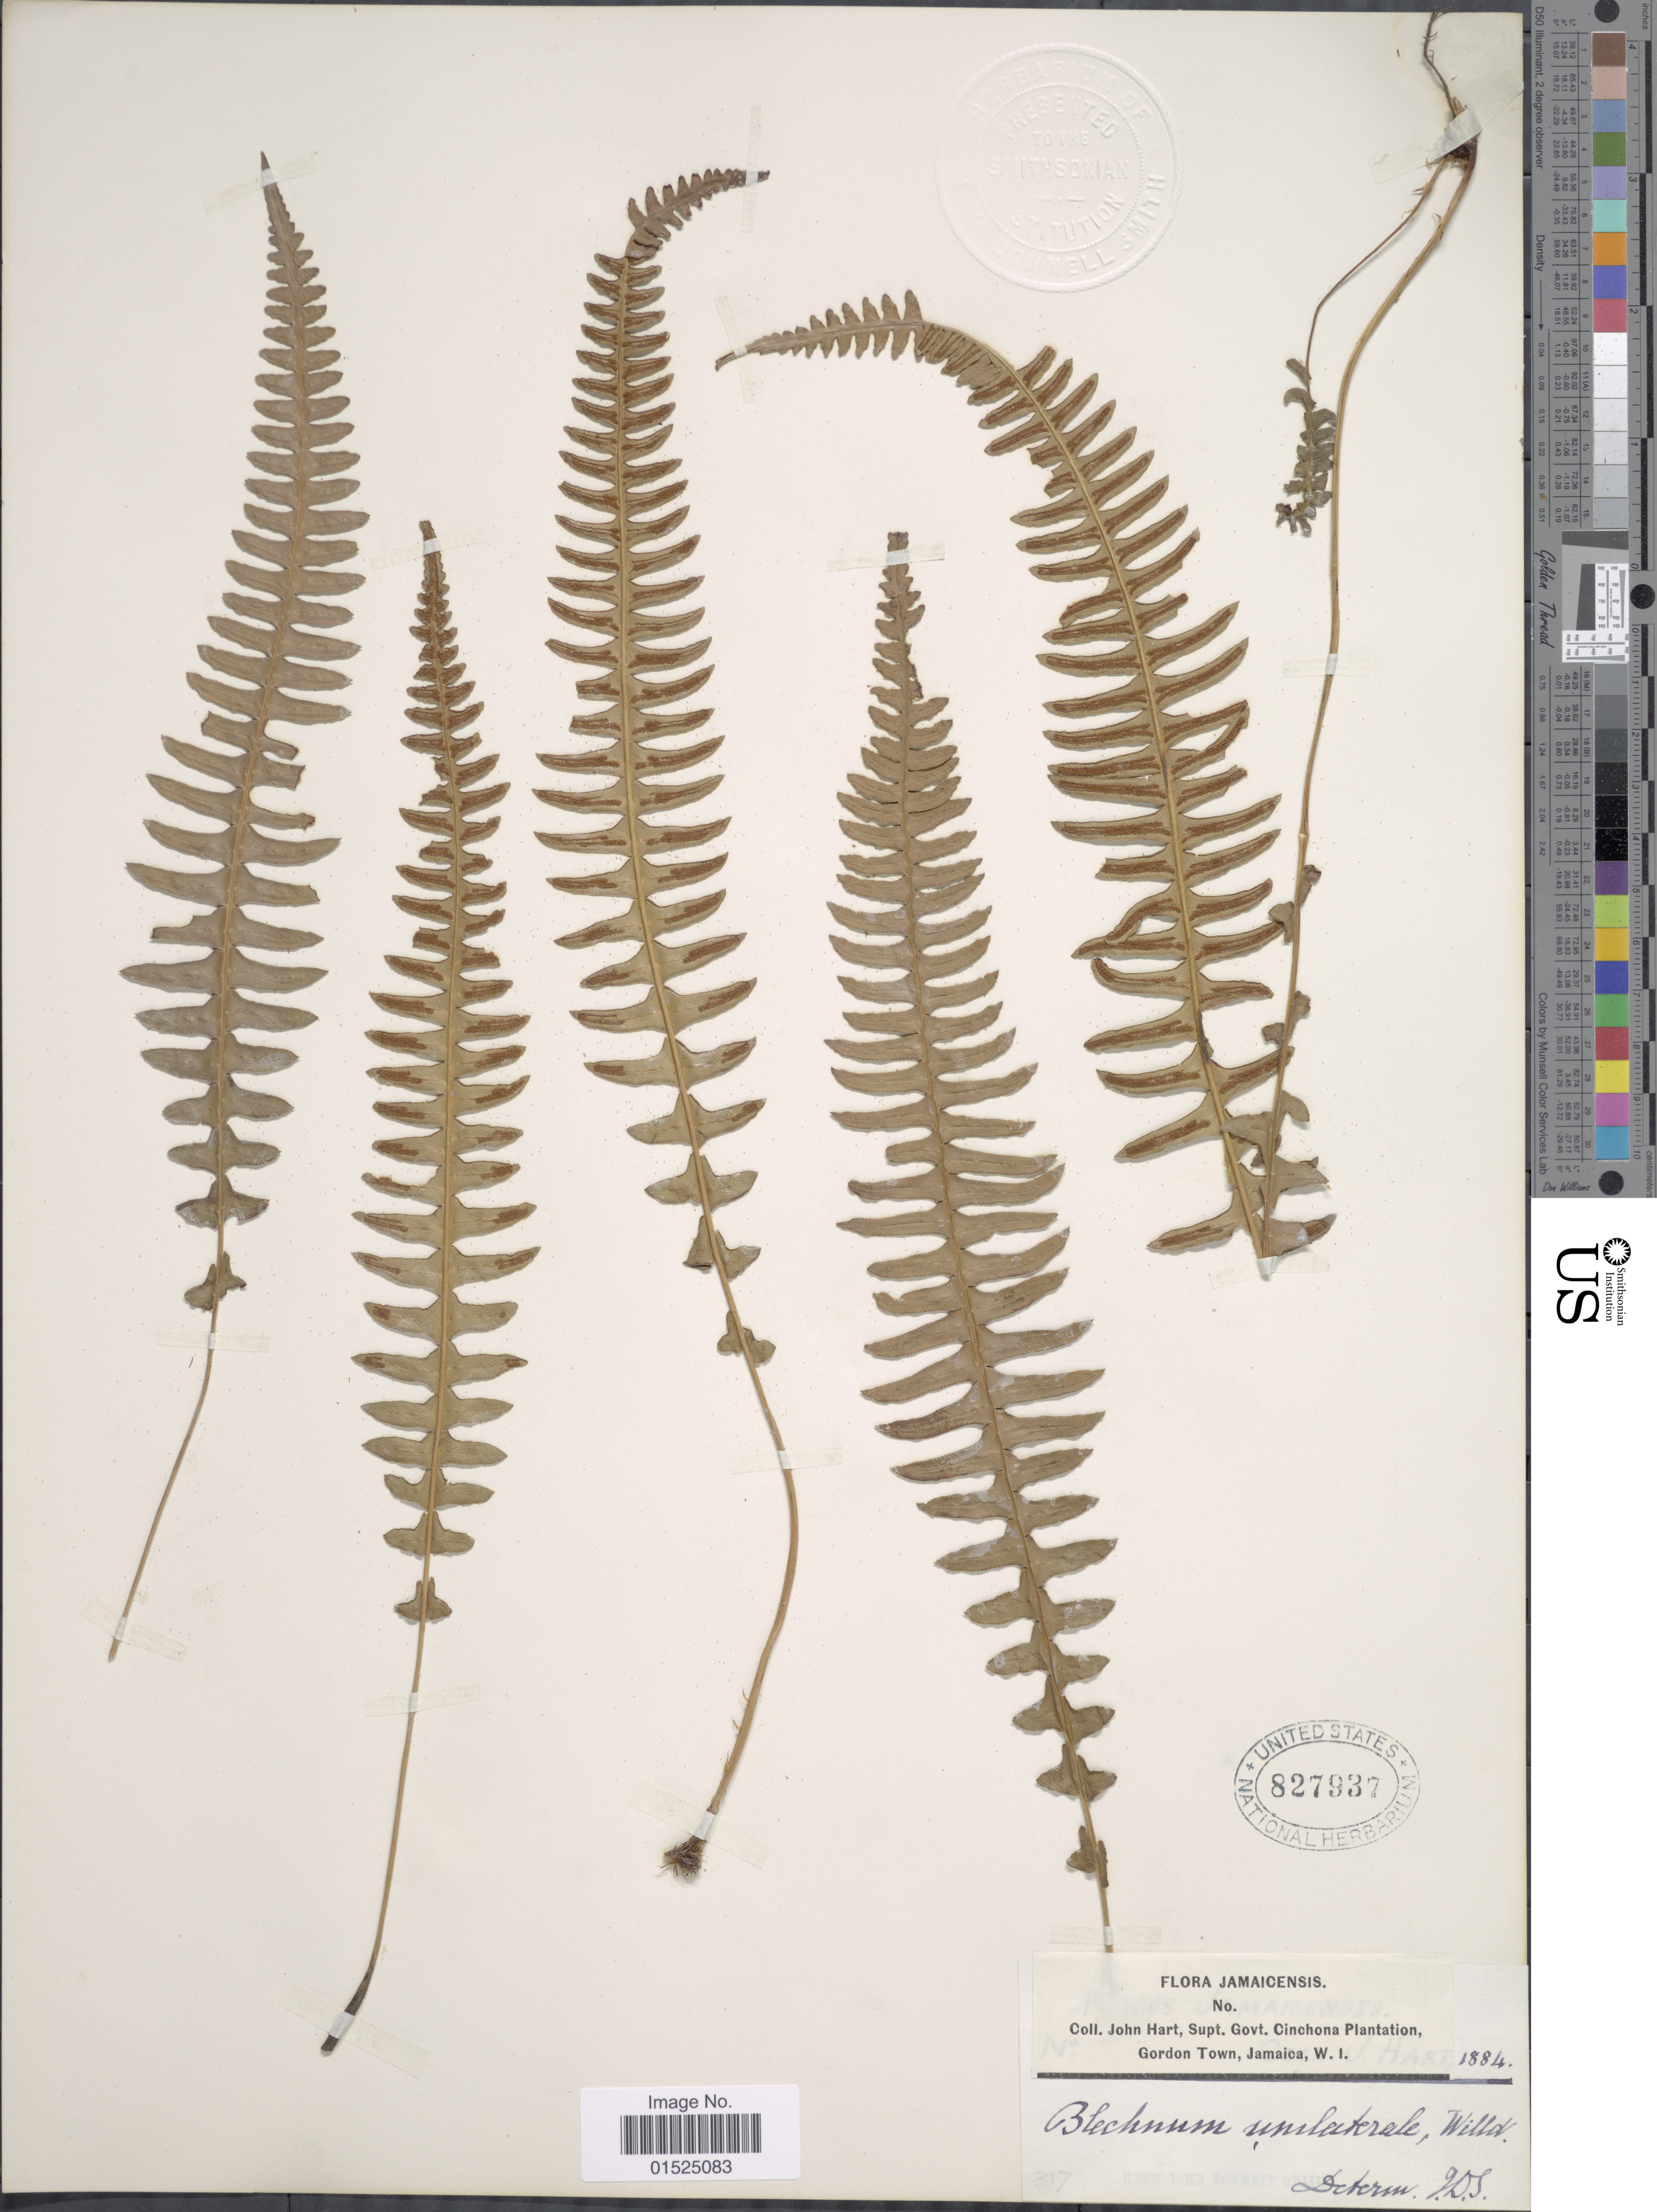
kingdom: Plantae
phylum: Tracheophyta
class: Polypodiopsida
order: Polypodiales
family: Blechnaceae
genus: Blechnum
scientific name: Blechnum unilaterale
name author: Sw.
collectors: J. H. Hart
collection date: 1884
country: Jamaica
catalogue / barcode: US 827937